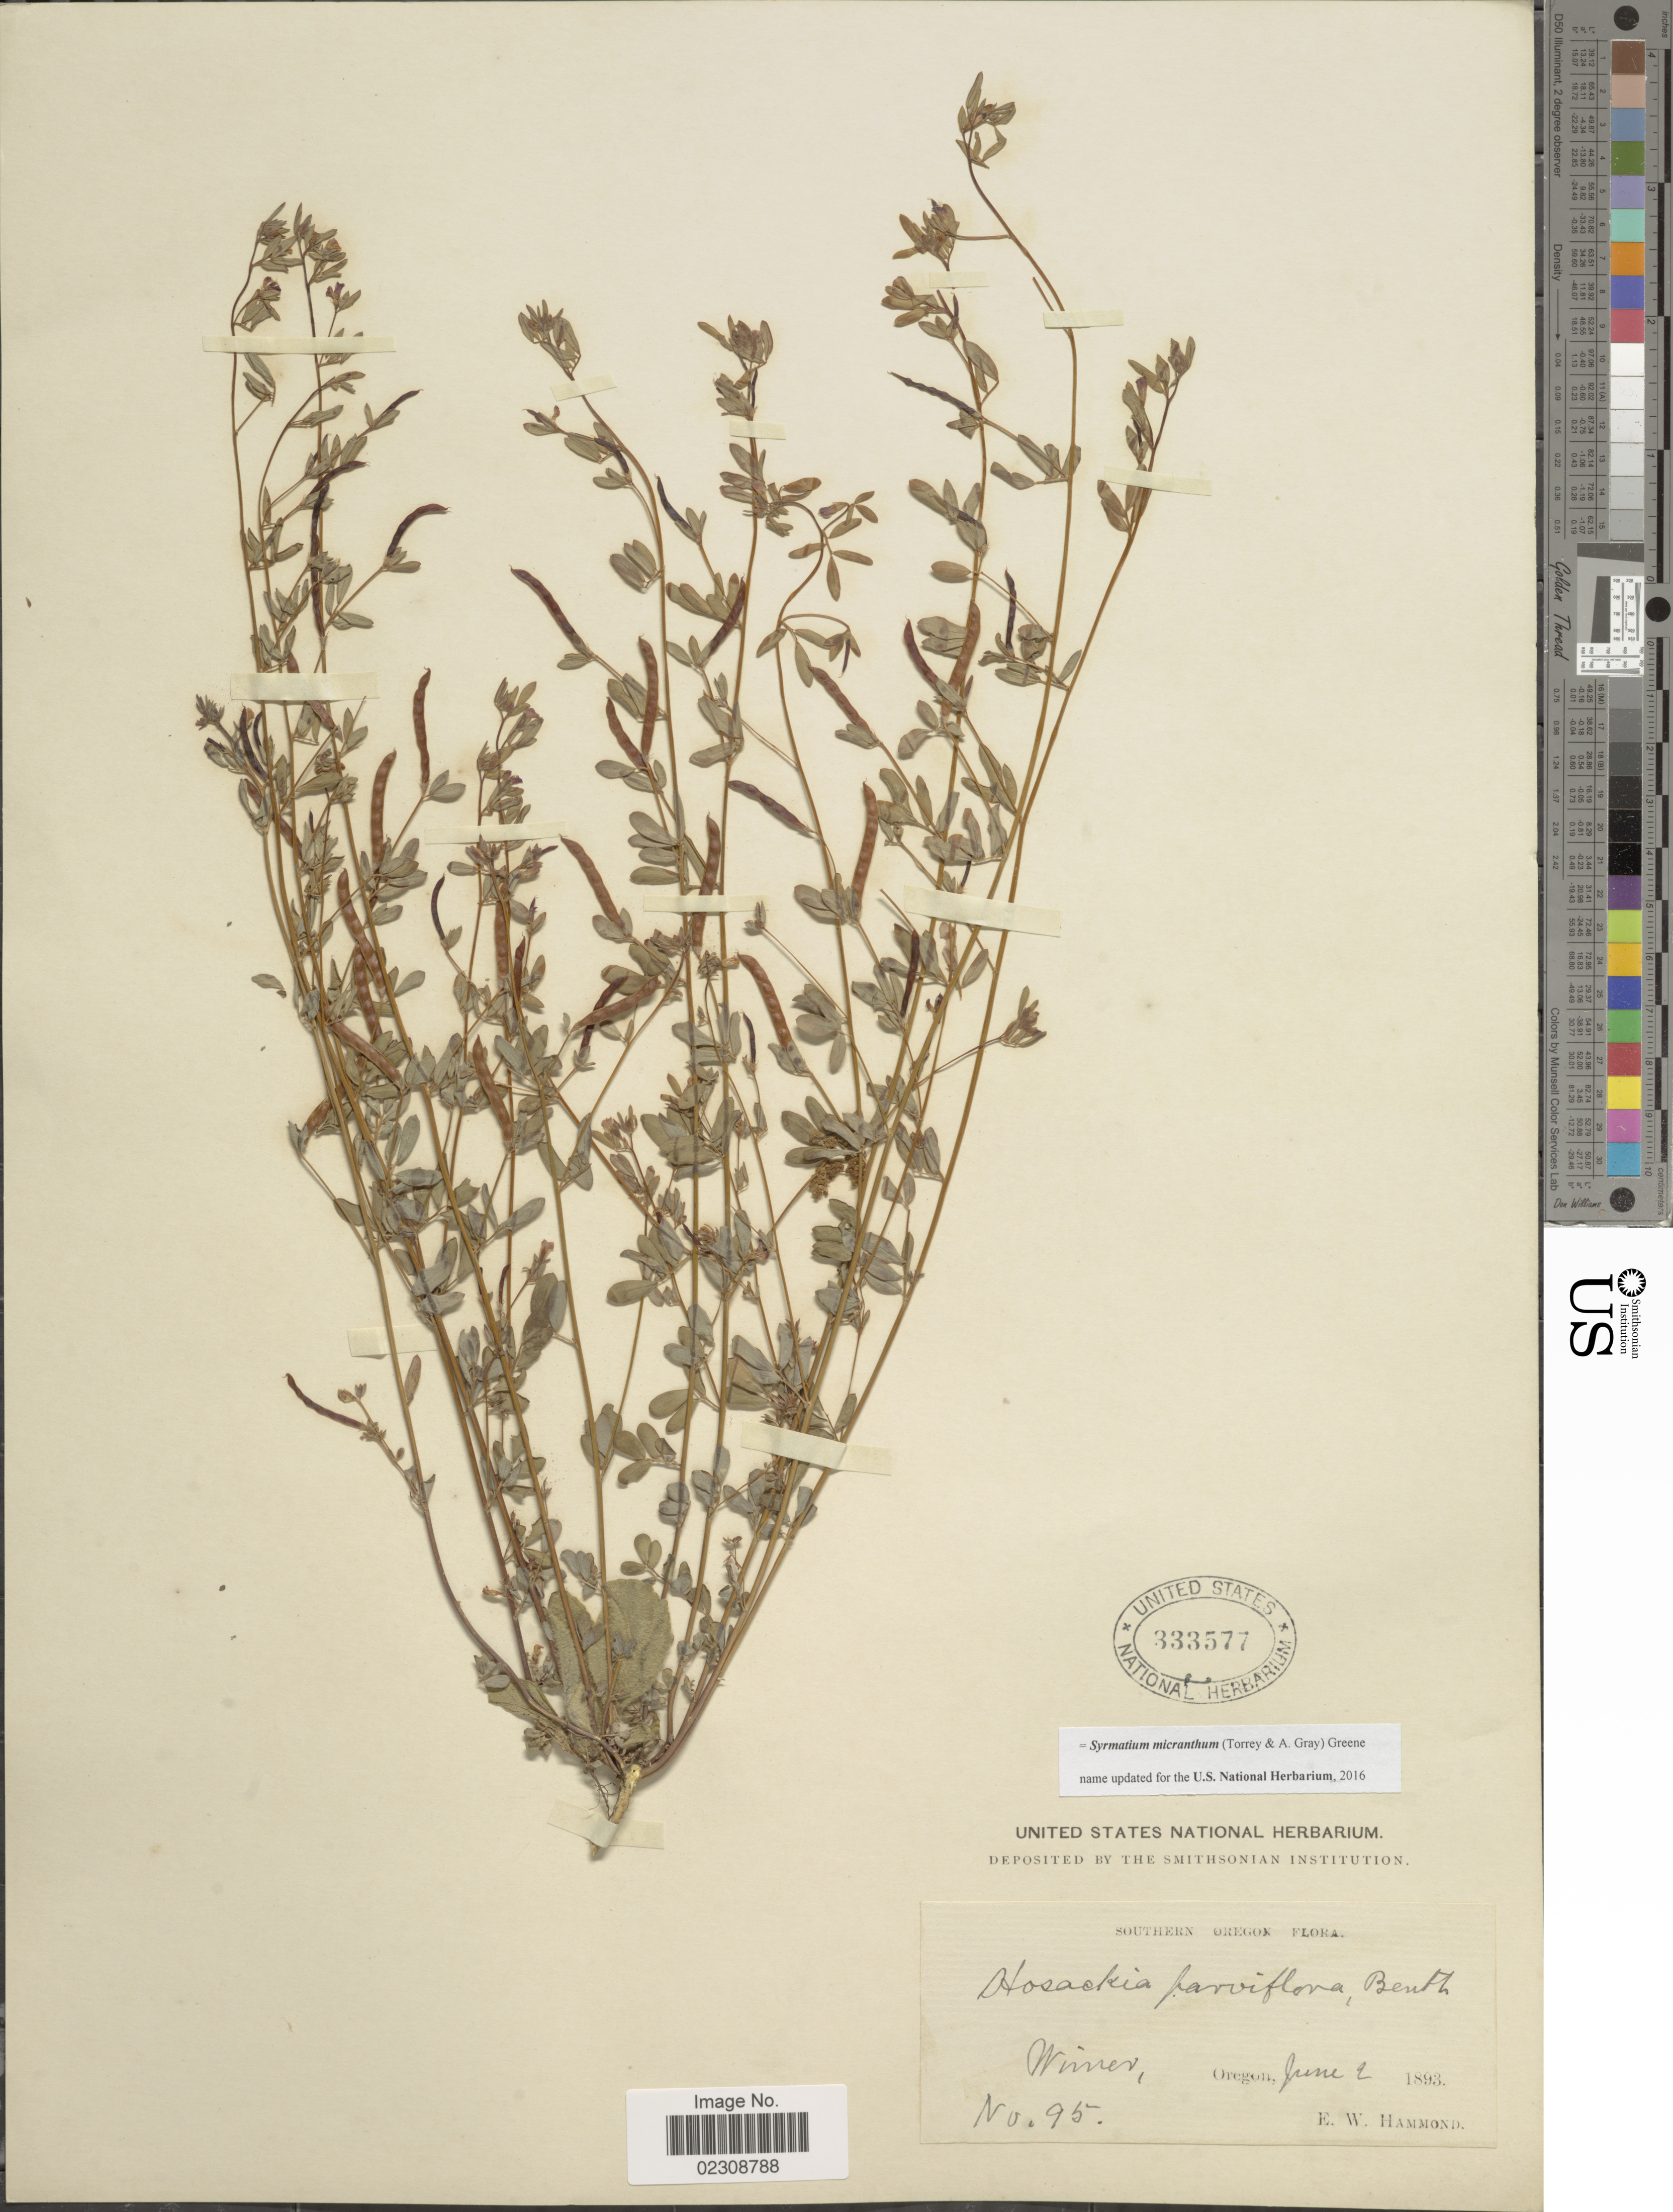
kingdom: Plantae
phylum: Tracheophyta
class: Magnoliopsida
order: Fabales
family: Fabaceae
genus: Syrmatium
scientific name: Syrmatium micranthum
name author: (Torr. & A. Gray) Greene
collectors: E. Hammond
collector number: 95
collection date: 1893-06-02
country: United States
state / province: Oregon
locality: Southern Oregon. Wimer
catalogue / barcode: US 333577